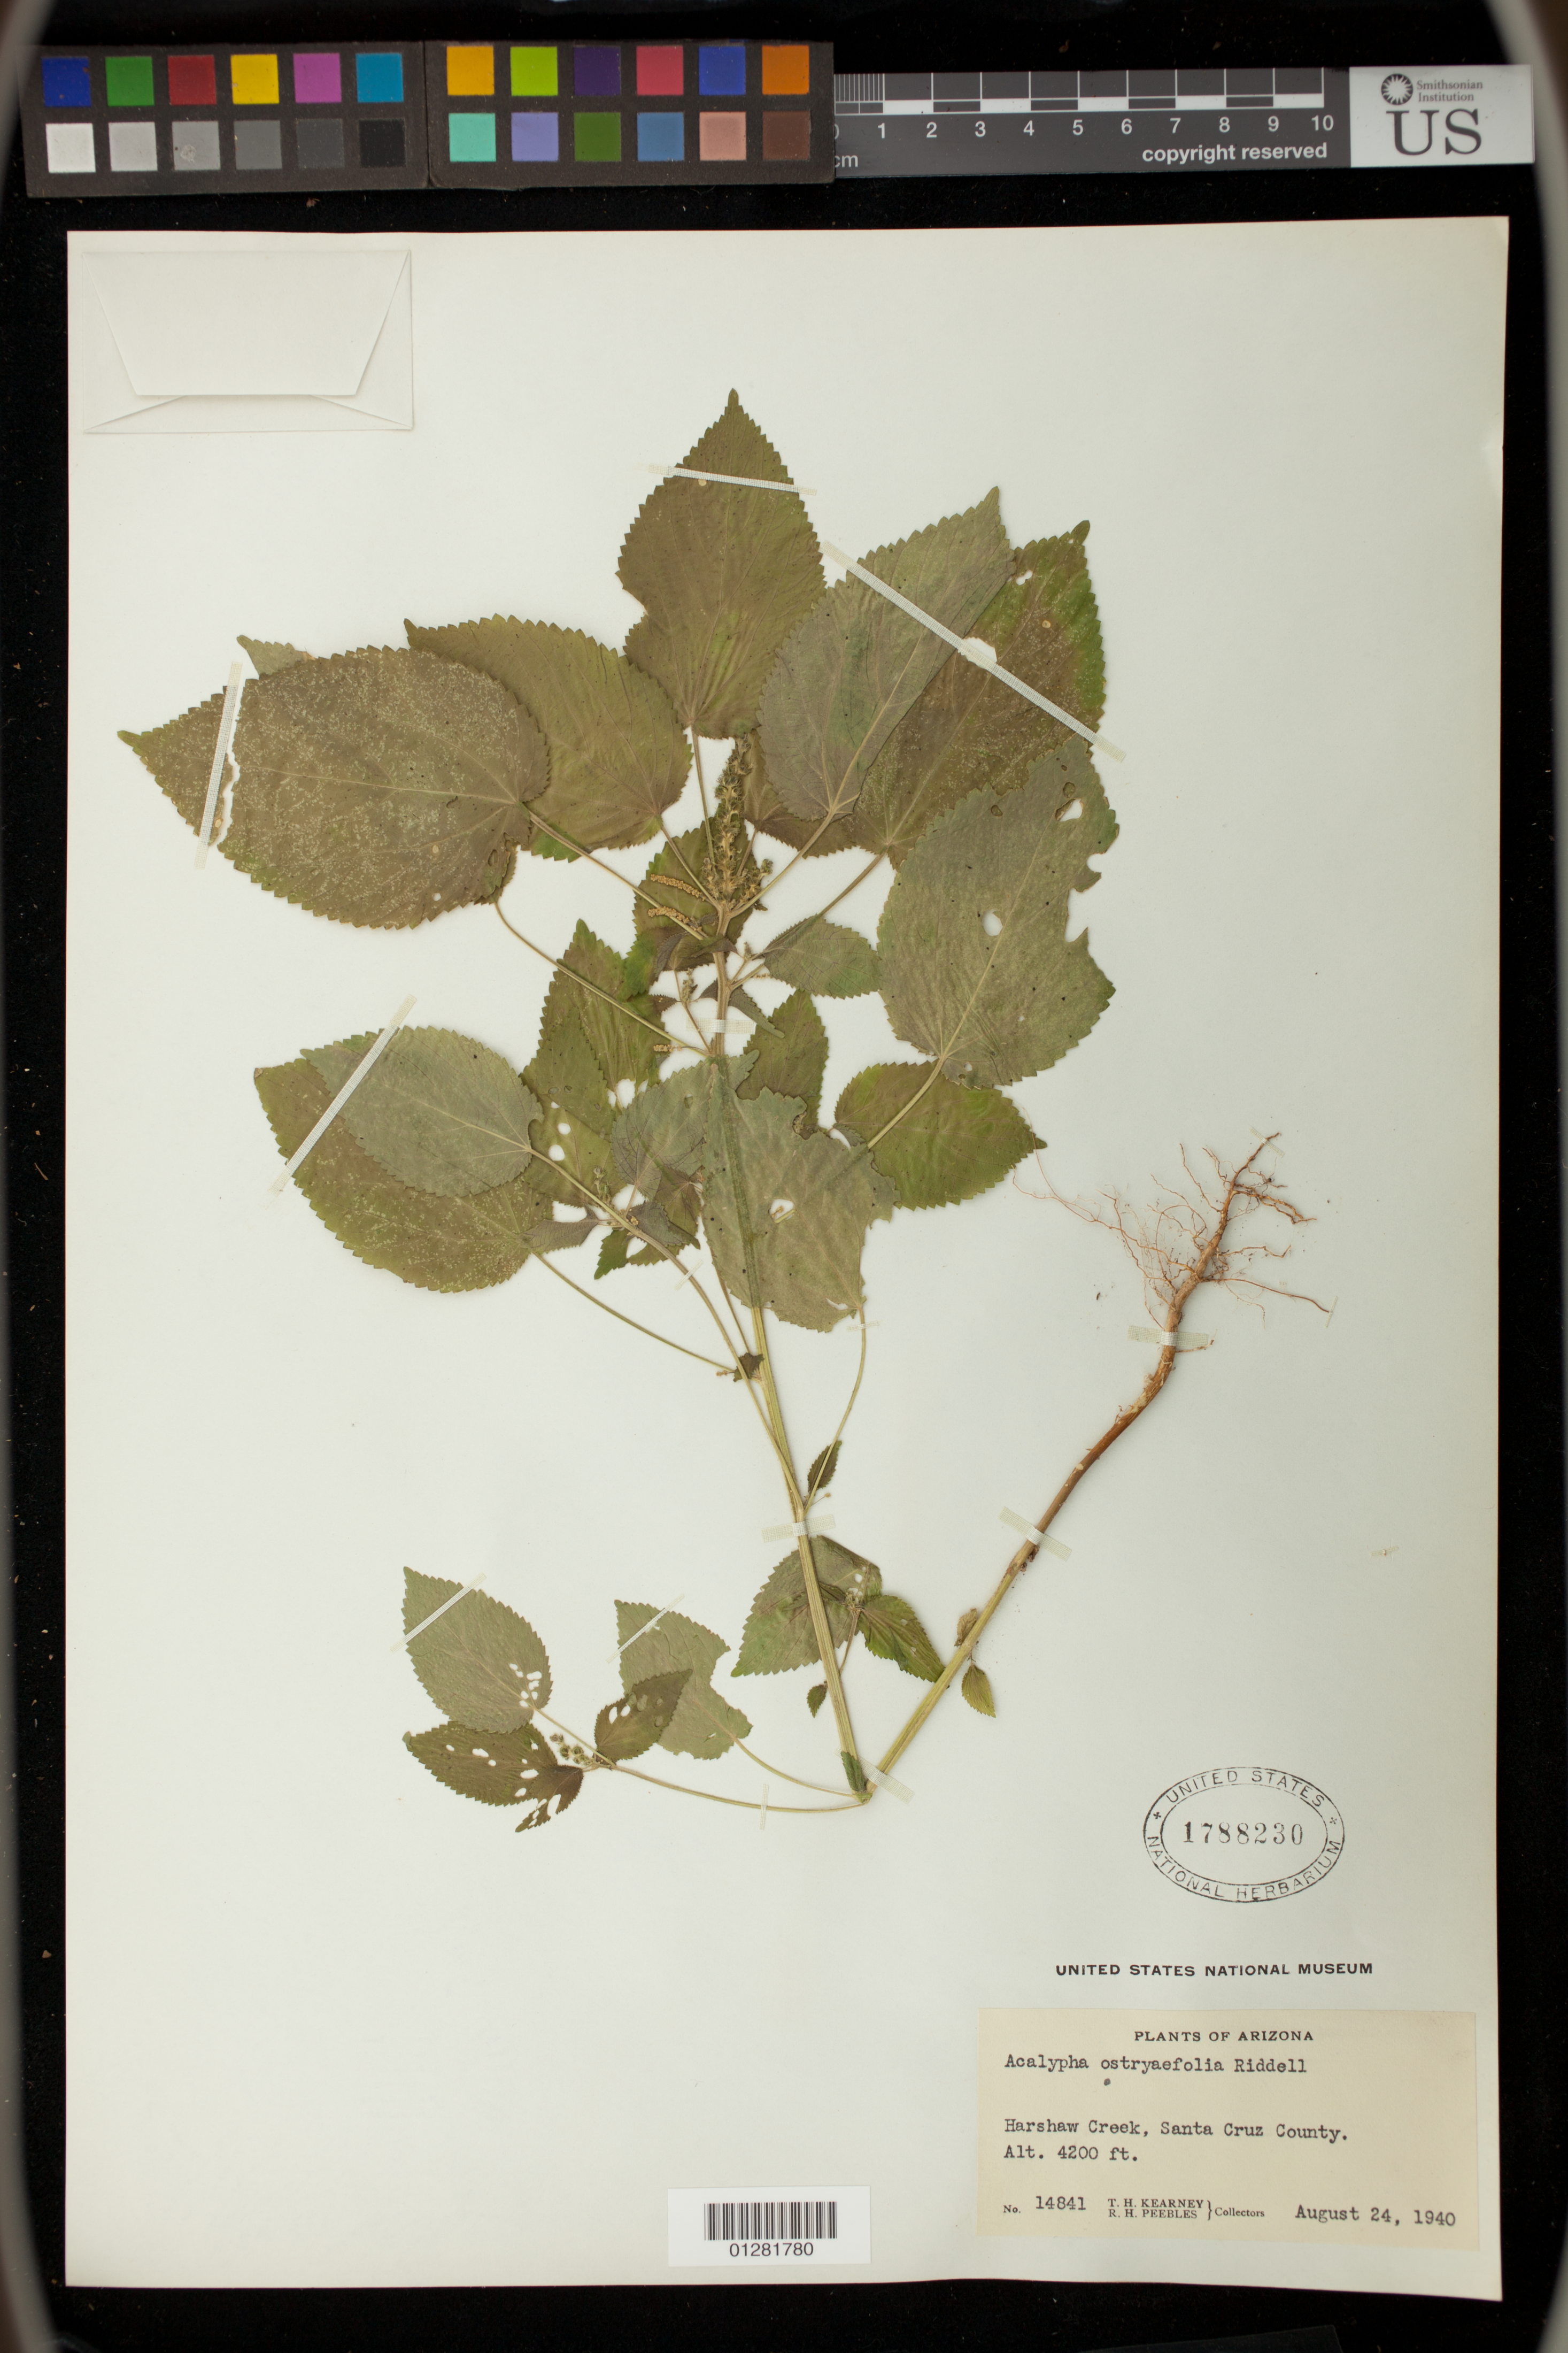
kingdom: Plantae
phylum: Tracheophyta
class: Magnoliopsida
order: Malpighiales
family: Euphorbiaceae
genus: Acalypha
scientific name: Acalypha ostryifolia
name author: Ridd.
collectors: T. H. Kearney & R. H. Peebles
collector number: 14841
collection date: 1940-08-24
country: United States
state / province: Arizona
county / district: Santa Cruz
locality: Harshaw Creek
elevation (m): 1280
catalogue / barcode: US 1788230